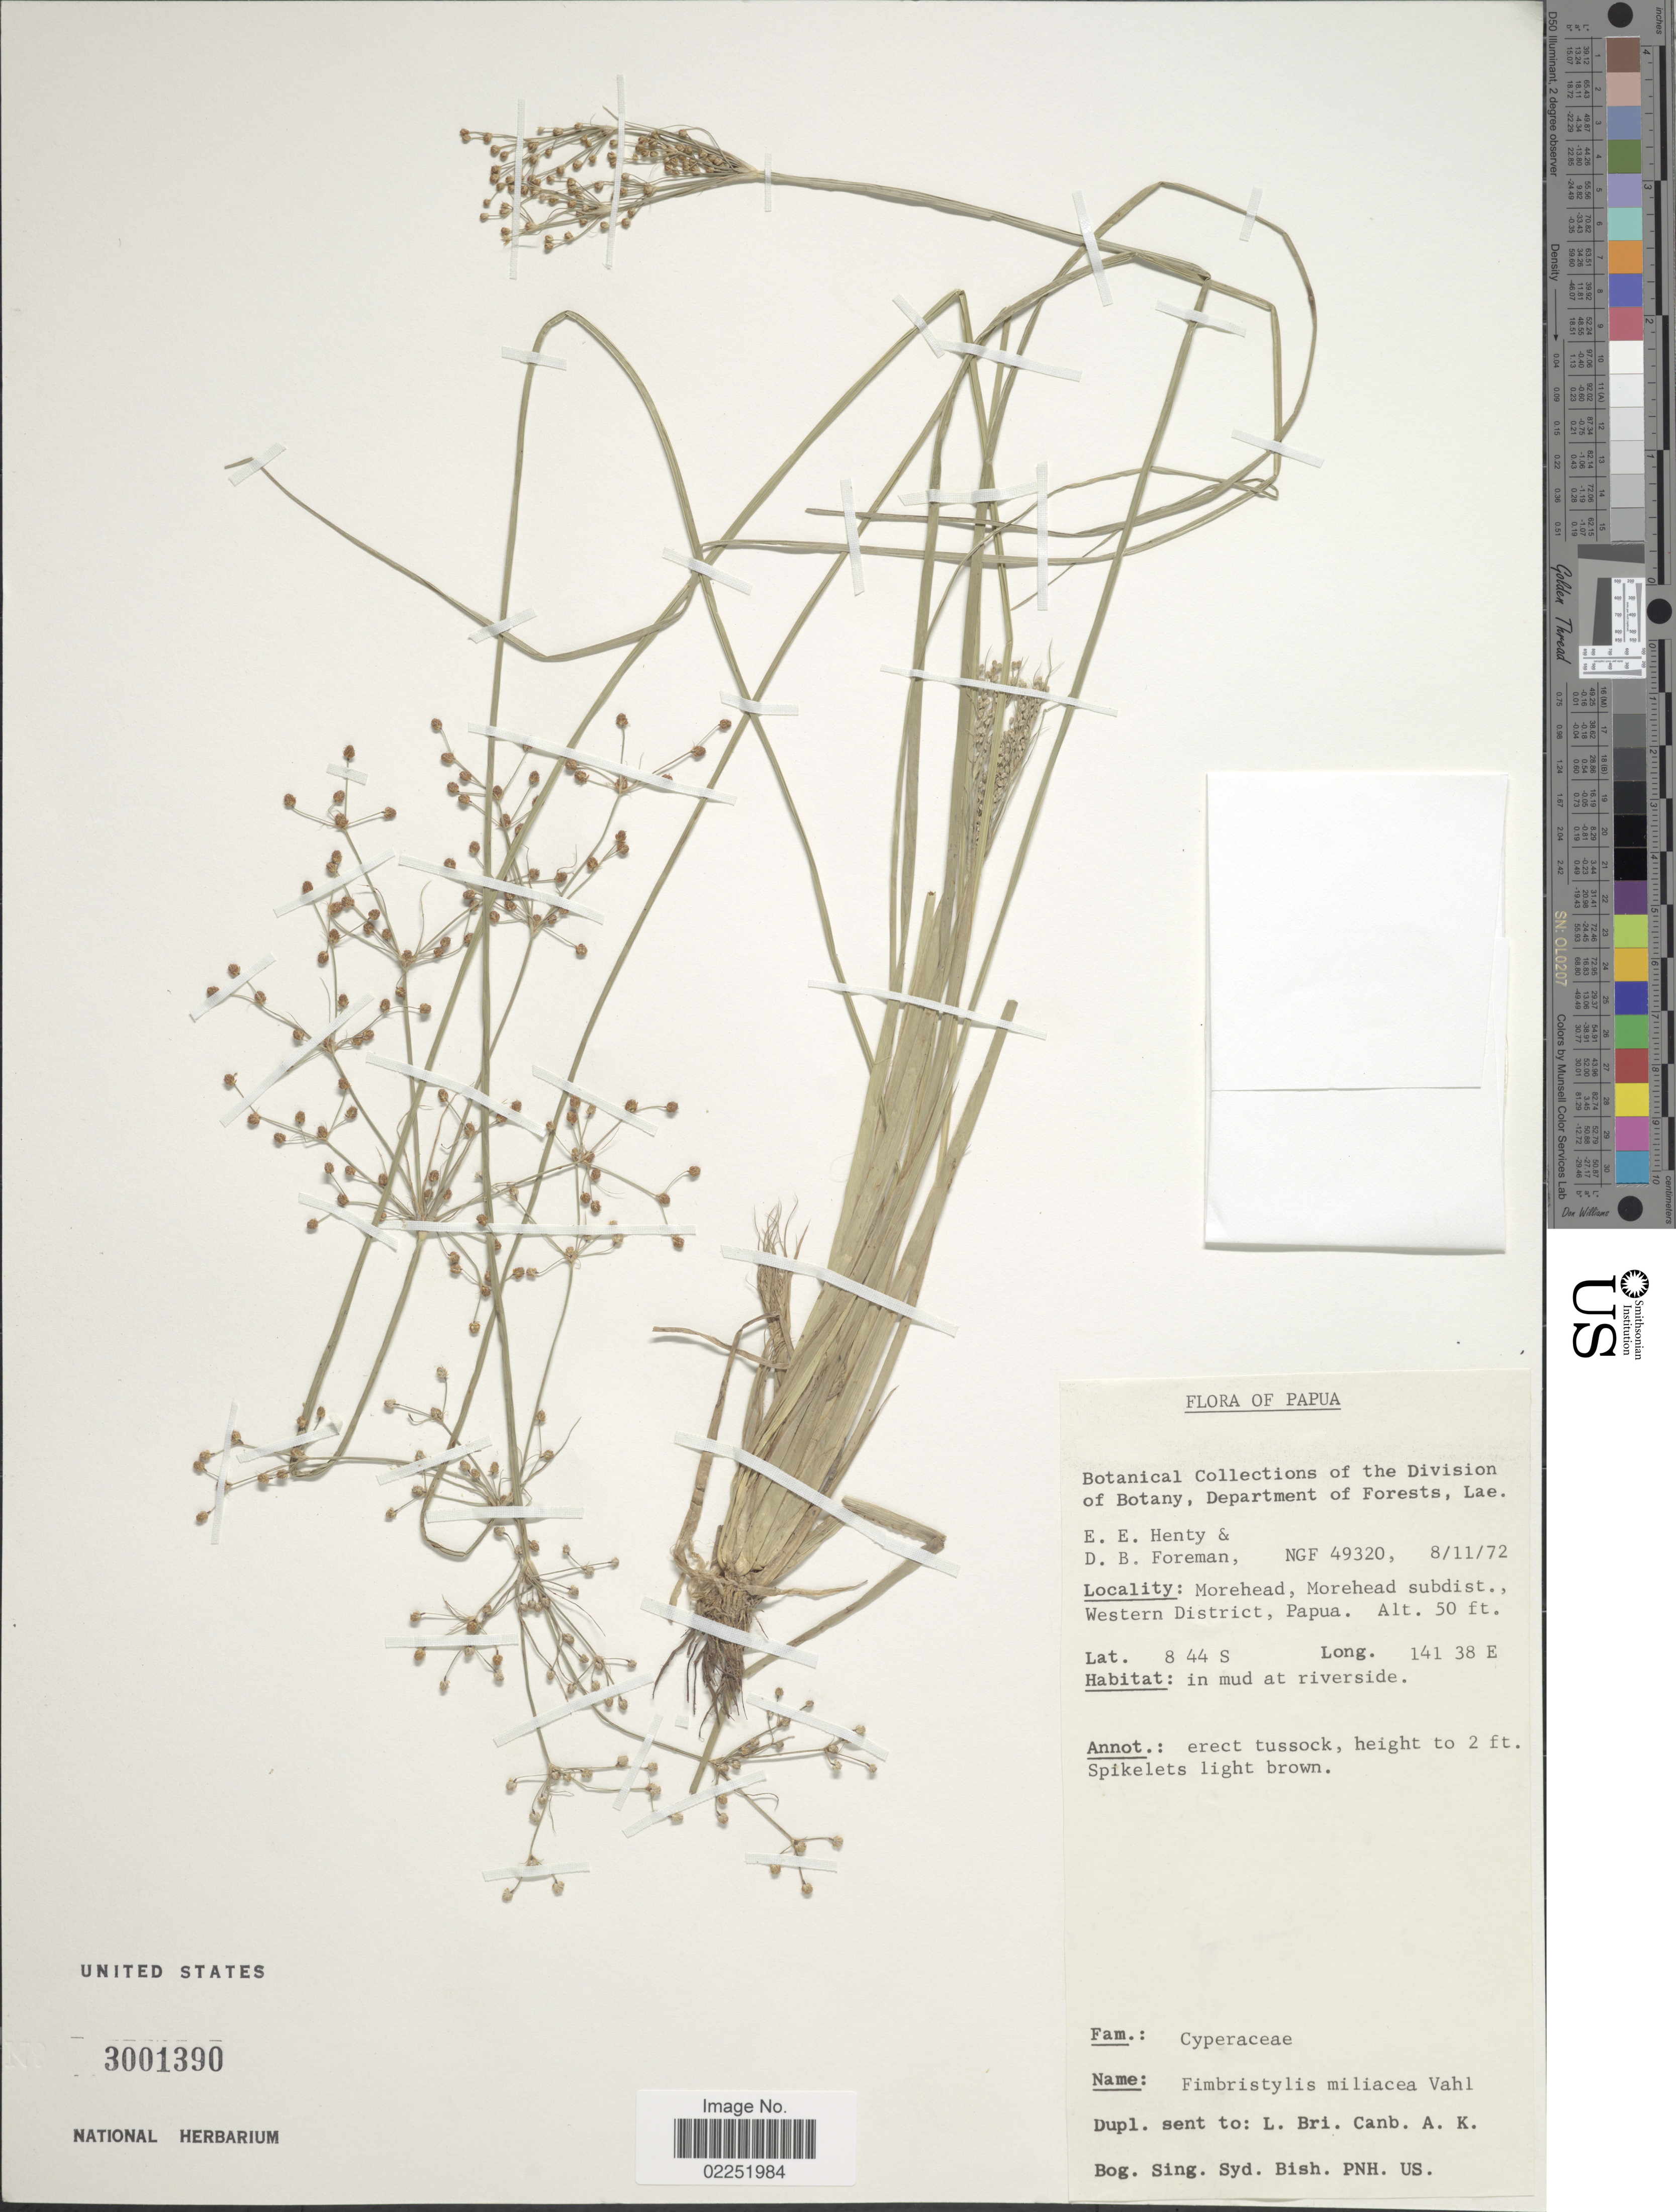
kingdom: Plantae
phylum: Tracheophyta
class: Liliopsida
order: Poales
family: Cyperaceae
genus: Fimbristylis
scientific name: Fimbristylis littoralis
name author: Gaudich.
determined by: Strong, M. T., (US), Smithsonian Institution - National Museum of Natural History (UNITED STATES)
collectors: E. Henty & D. Foreman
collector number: NGF 49320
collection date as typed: Transcribed d/m/y: 8/11/72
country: Papua New Guinea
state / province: Manus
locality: Morehed, Morehead subdist., Western District, in mud at riverside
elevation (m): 15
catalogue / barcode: US 3001390